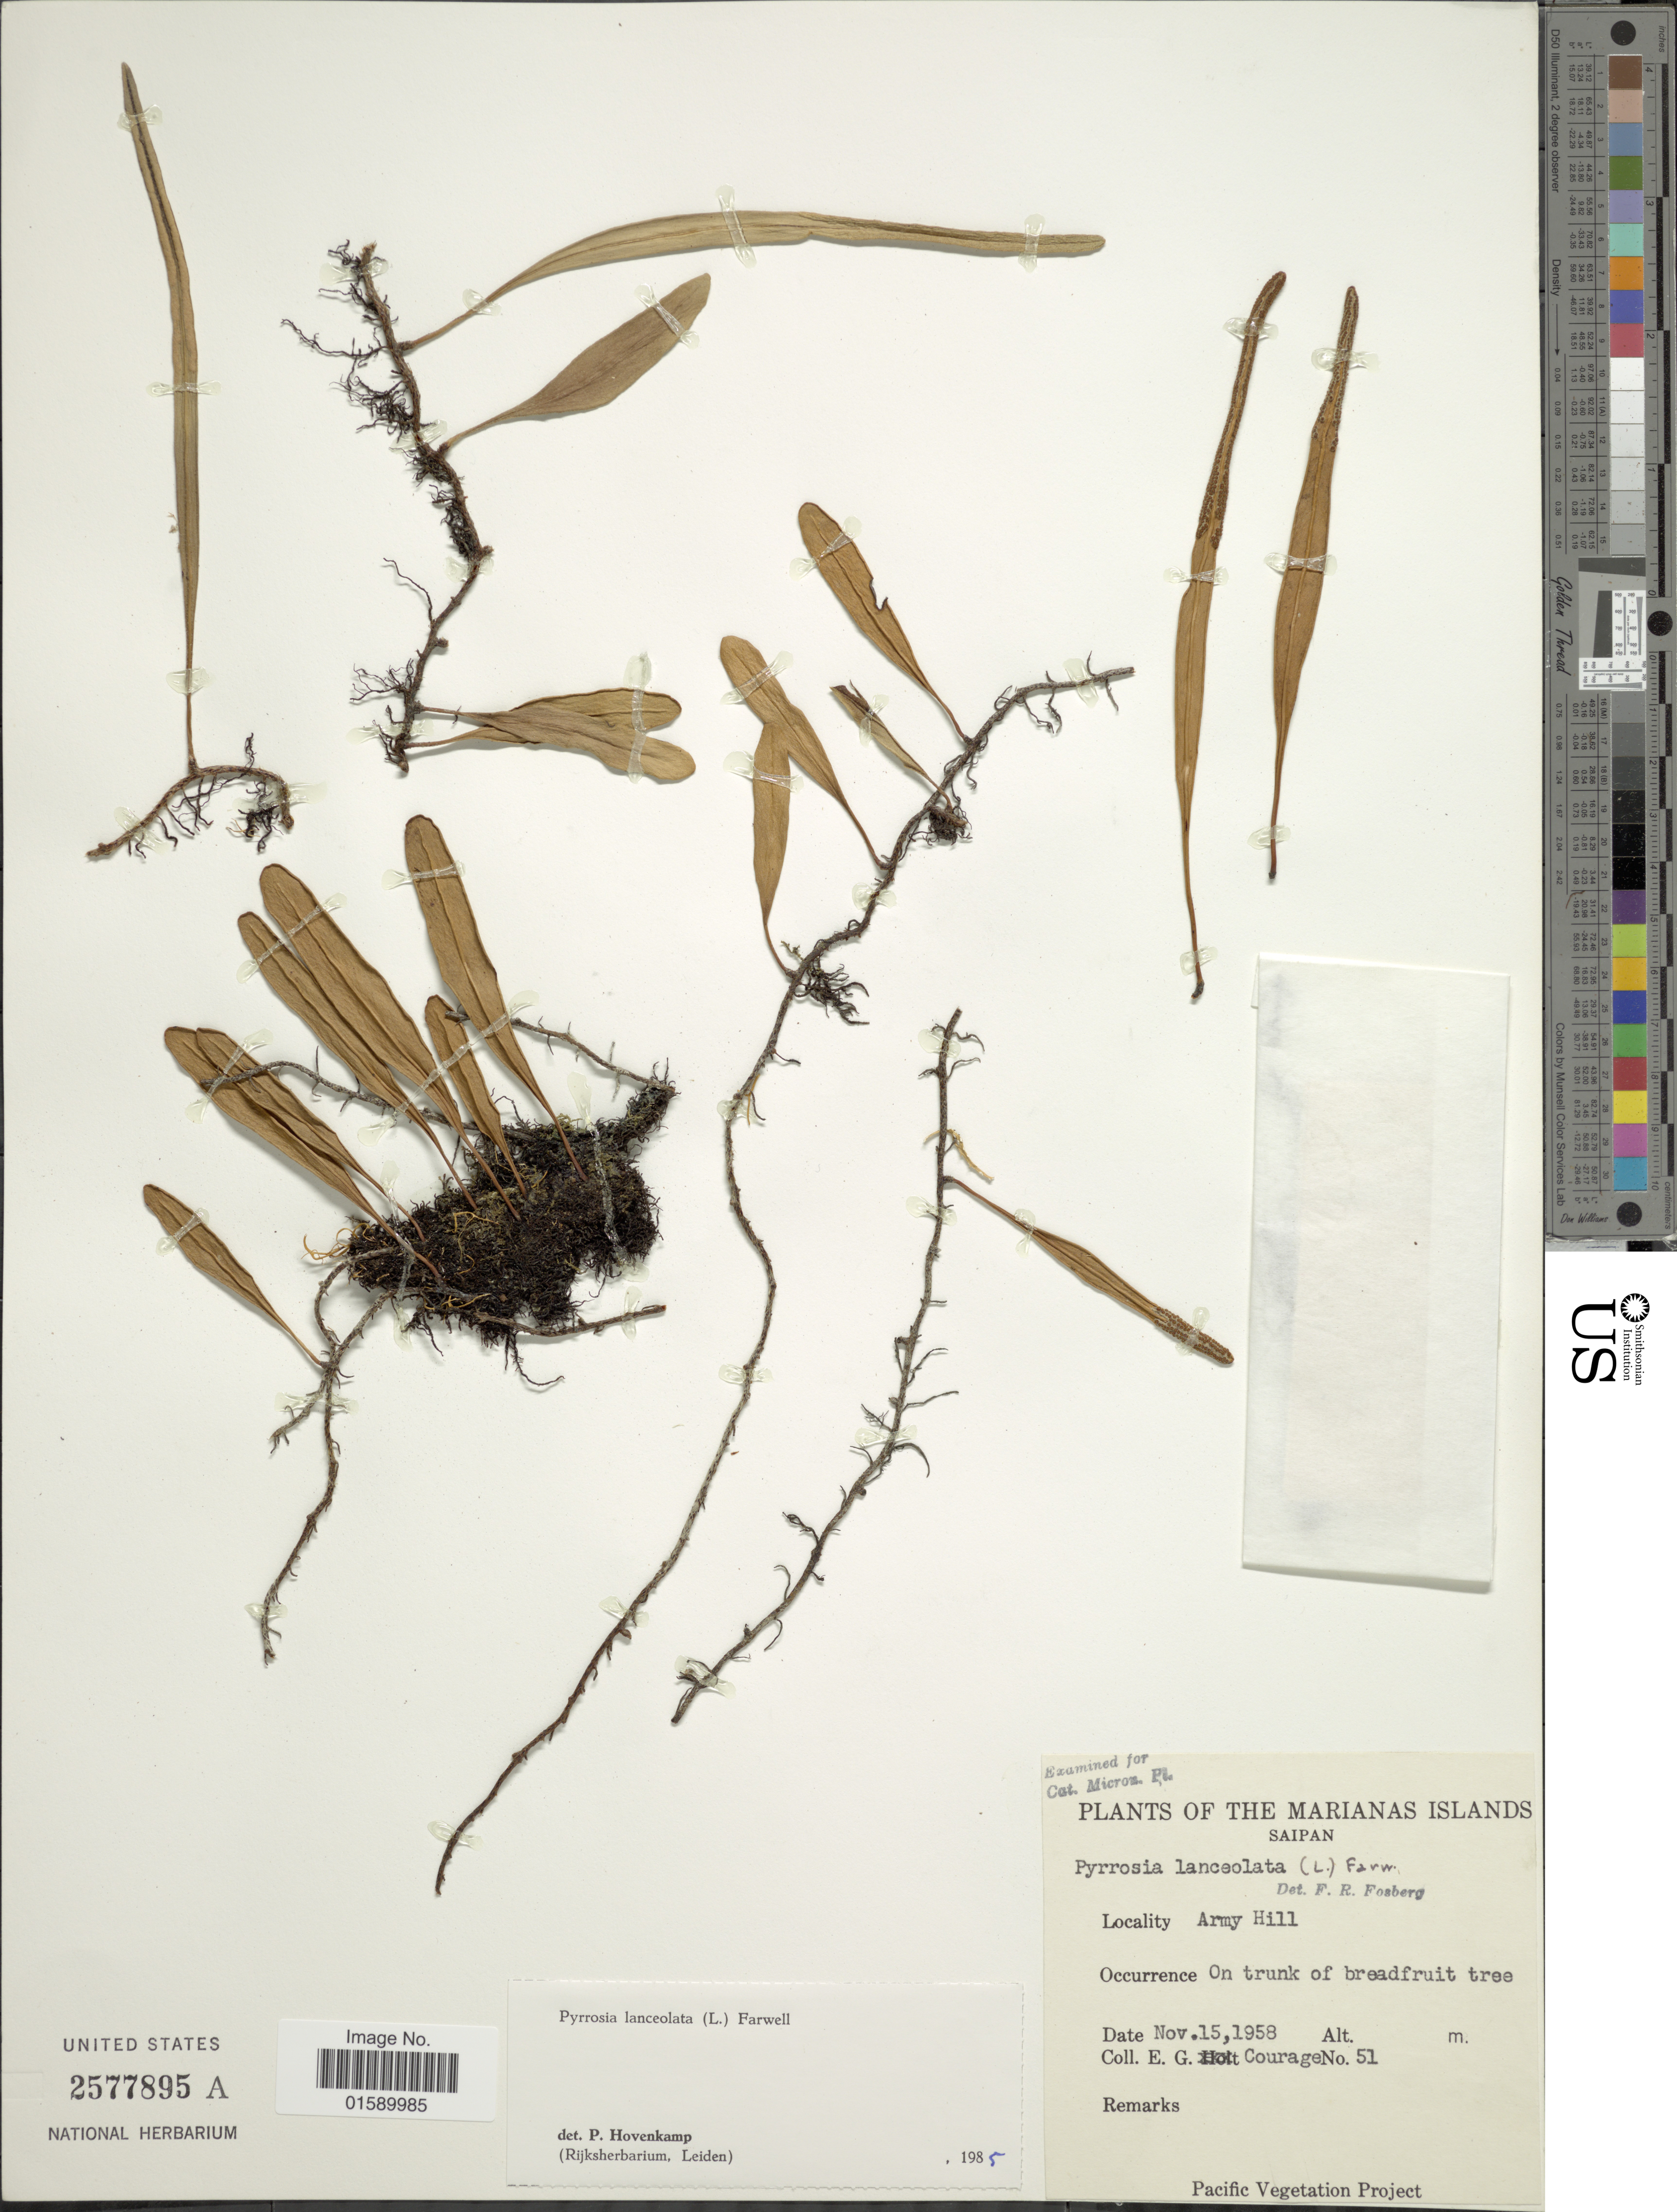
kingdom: Plantae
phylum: Tracheophyta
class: Polypodiopsida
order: Polypodiales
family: Polypodiaceae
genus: Pyrrosia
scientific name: Pyrrosia lanceolata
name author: (L.) Farw.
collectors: E. Courage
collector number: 51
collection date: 1958-11-15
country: Northern Mariana Islands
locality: Marianas Islands, Saipan. Army Hill.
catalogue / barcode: US 2577895A